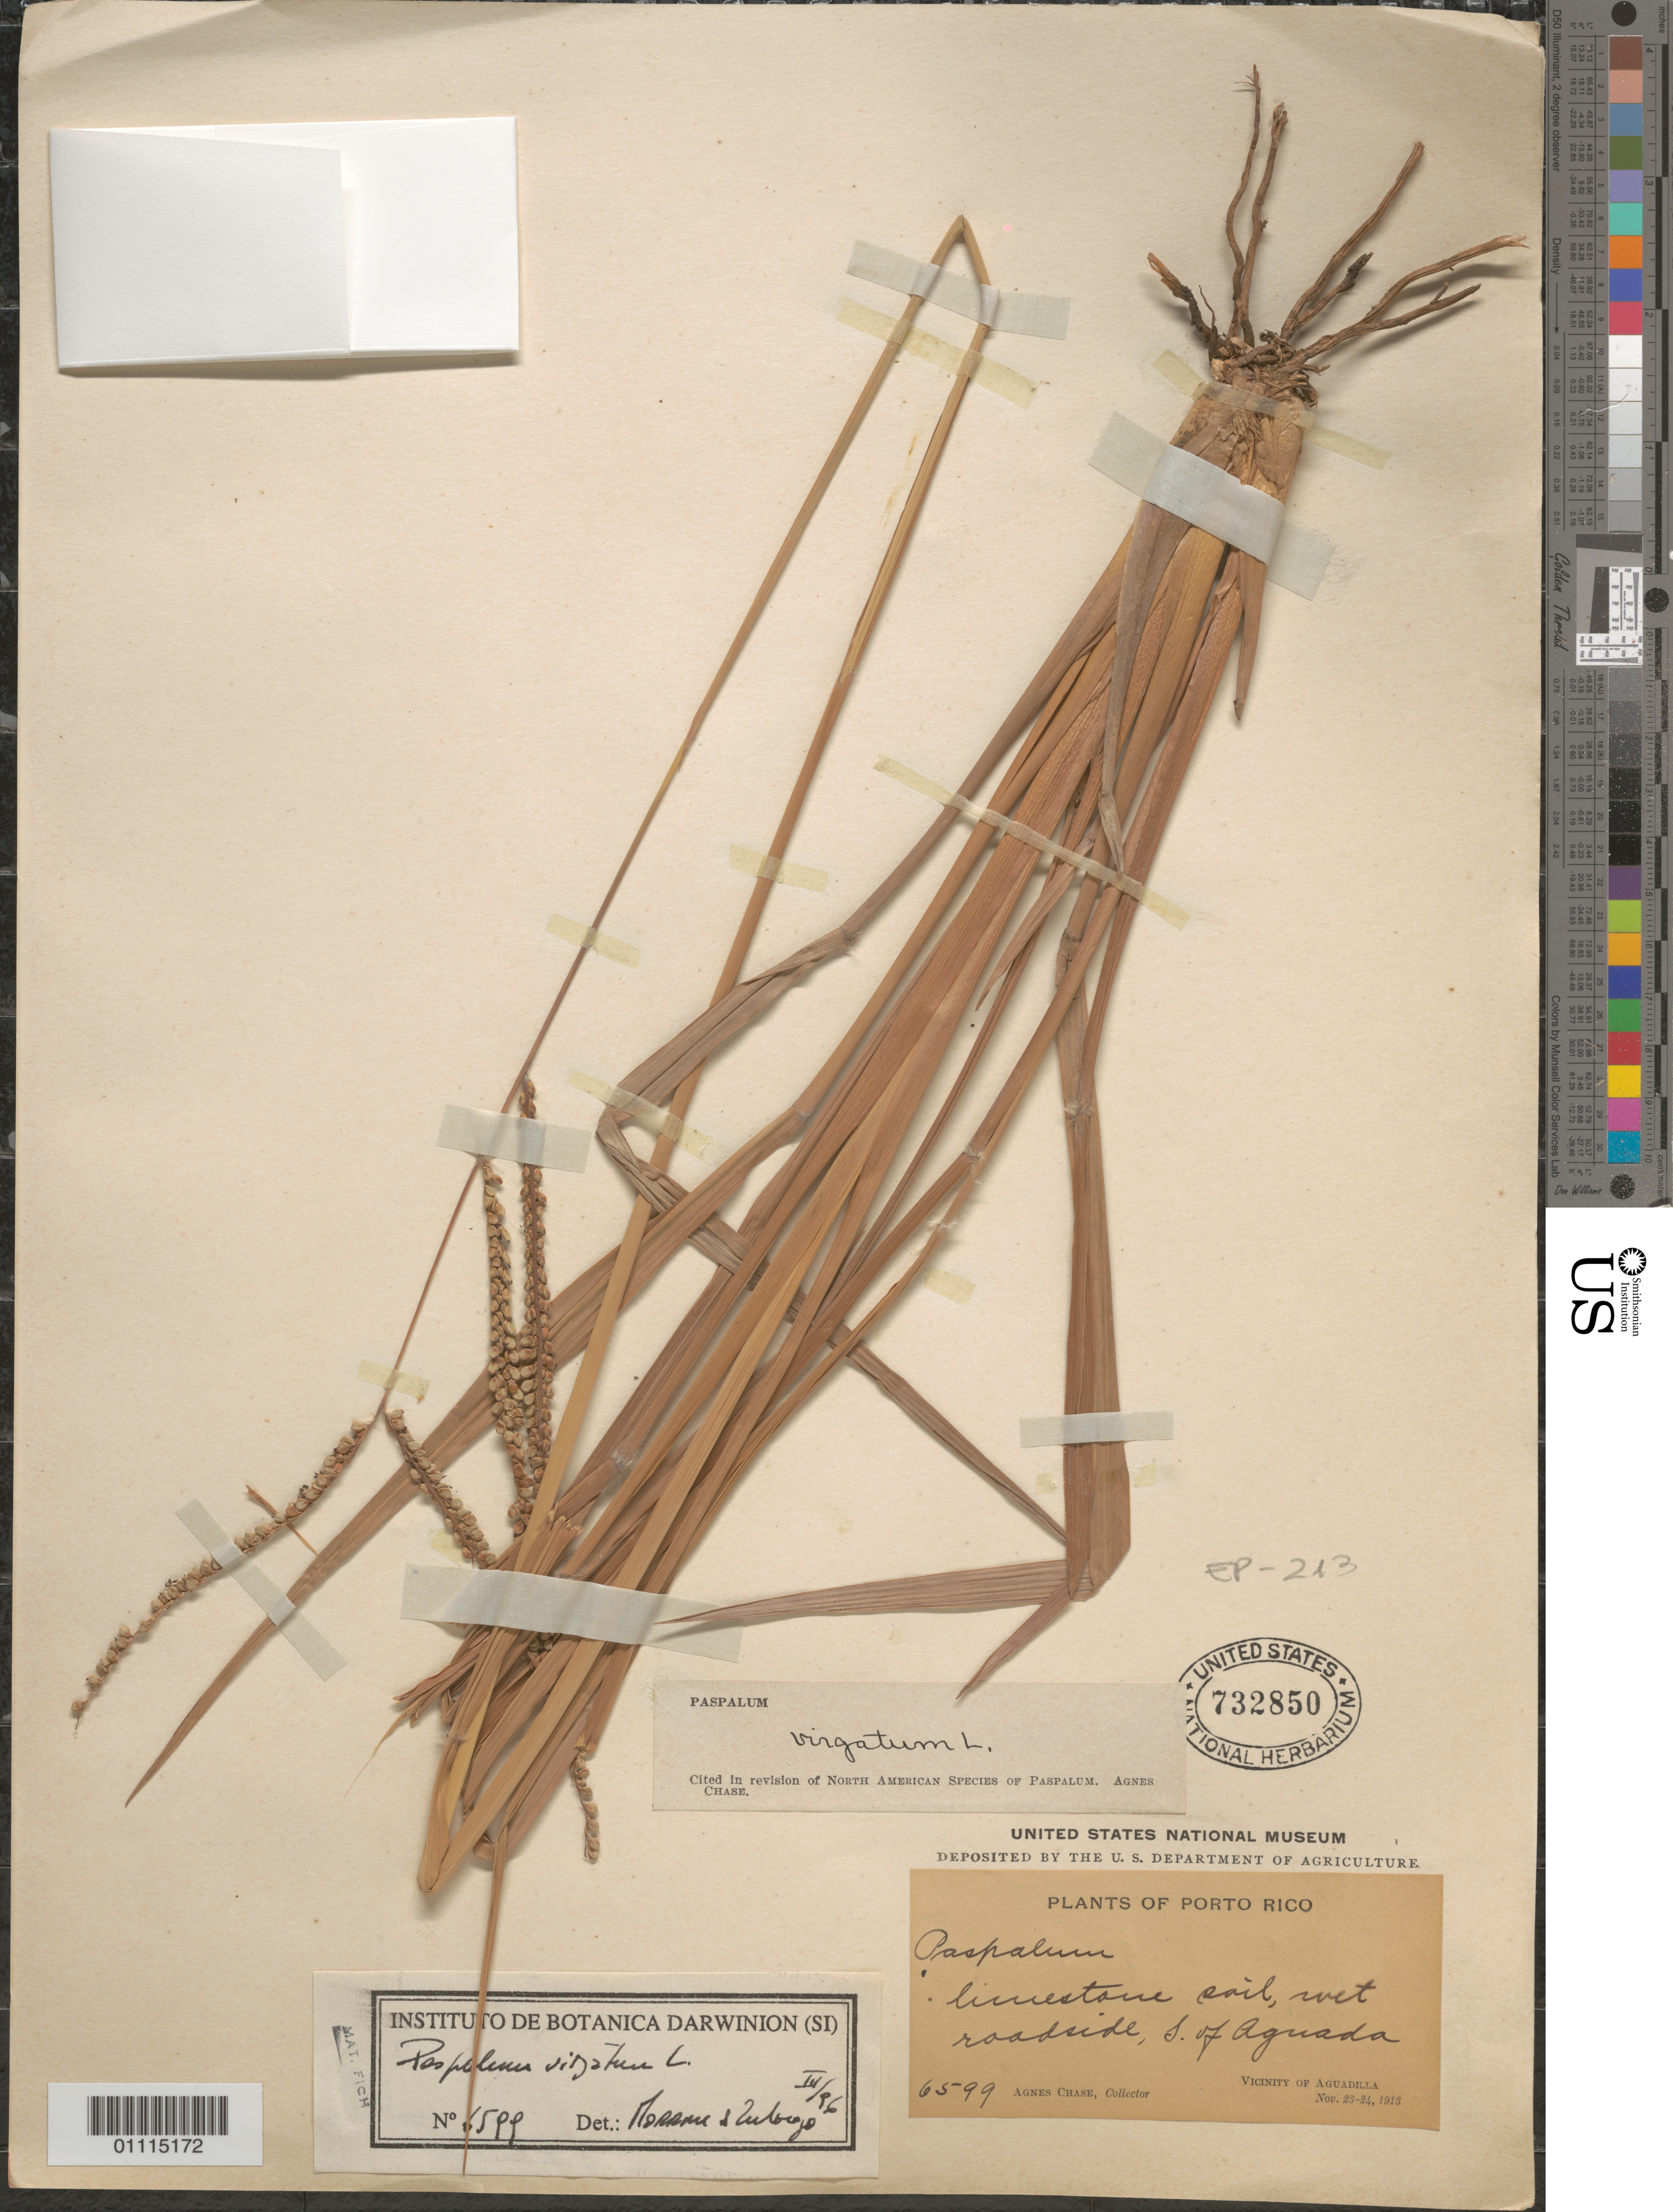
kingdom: Plantae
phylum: Tracheophyta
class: Liliopsida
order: Poales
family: Poaceae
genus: Paspalum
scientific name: Paspalum virgatum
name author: L.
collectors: A. Chase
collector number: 6599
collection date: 1913-11-23/1913-11-24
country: Puerto Rico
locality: Aguadilla, S of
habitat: Limestone soil, wet roadside.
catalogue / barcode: US 732850